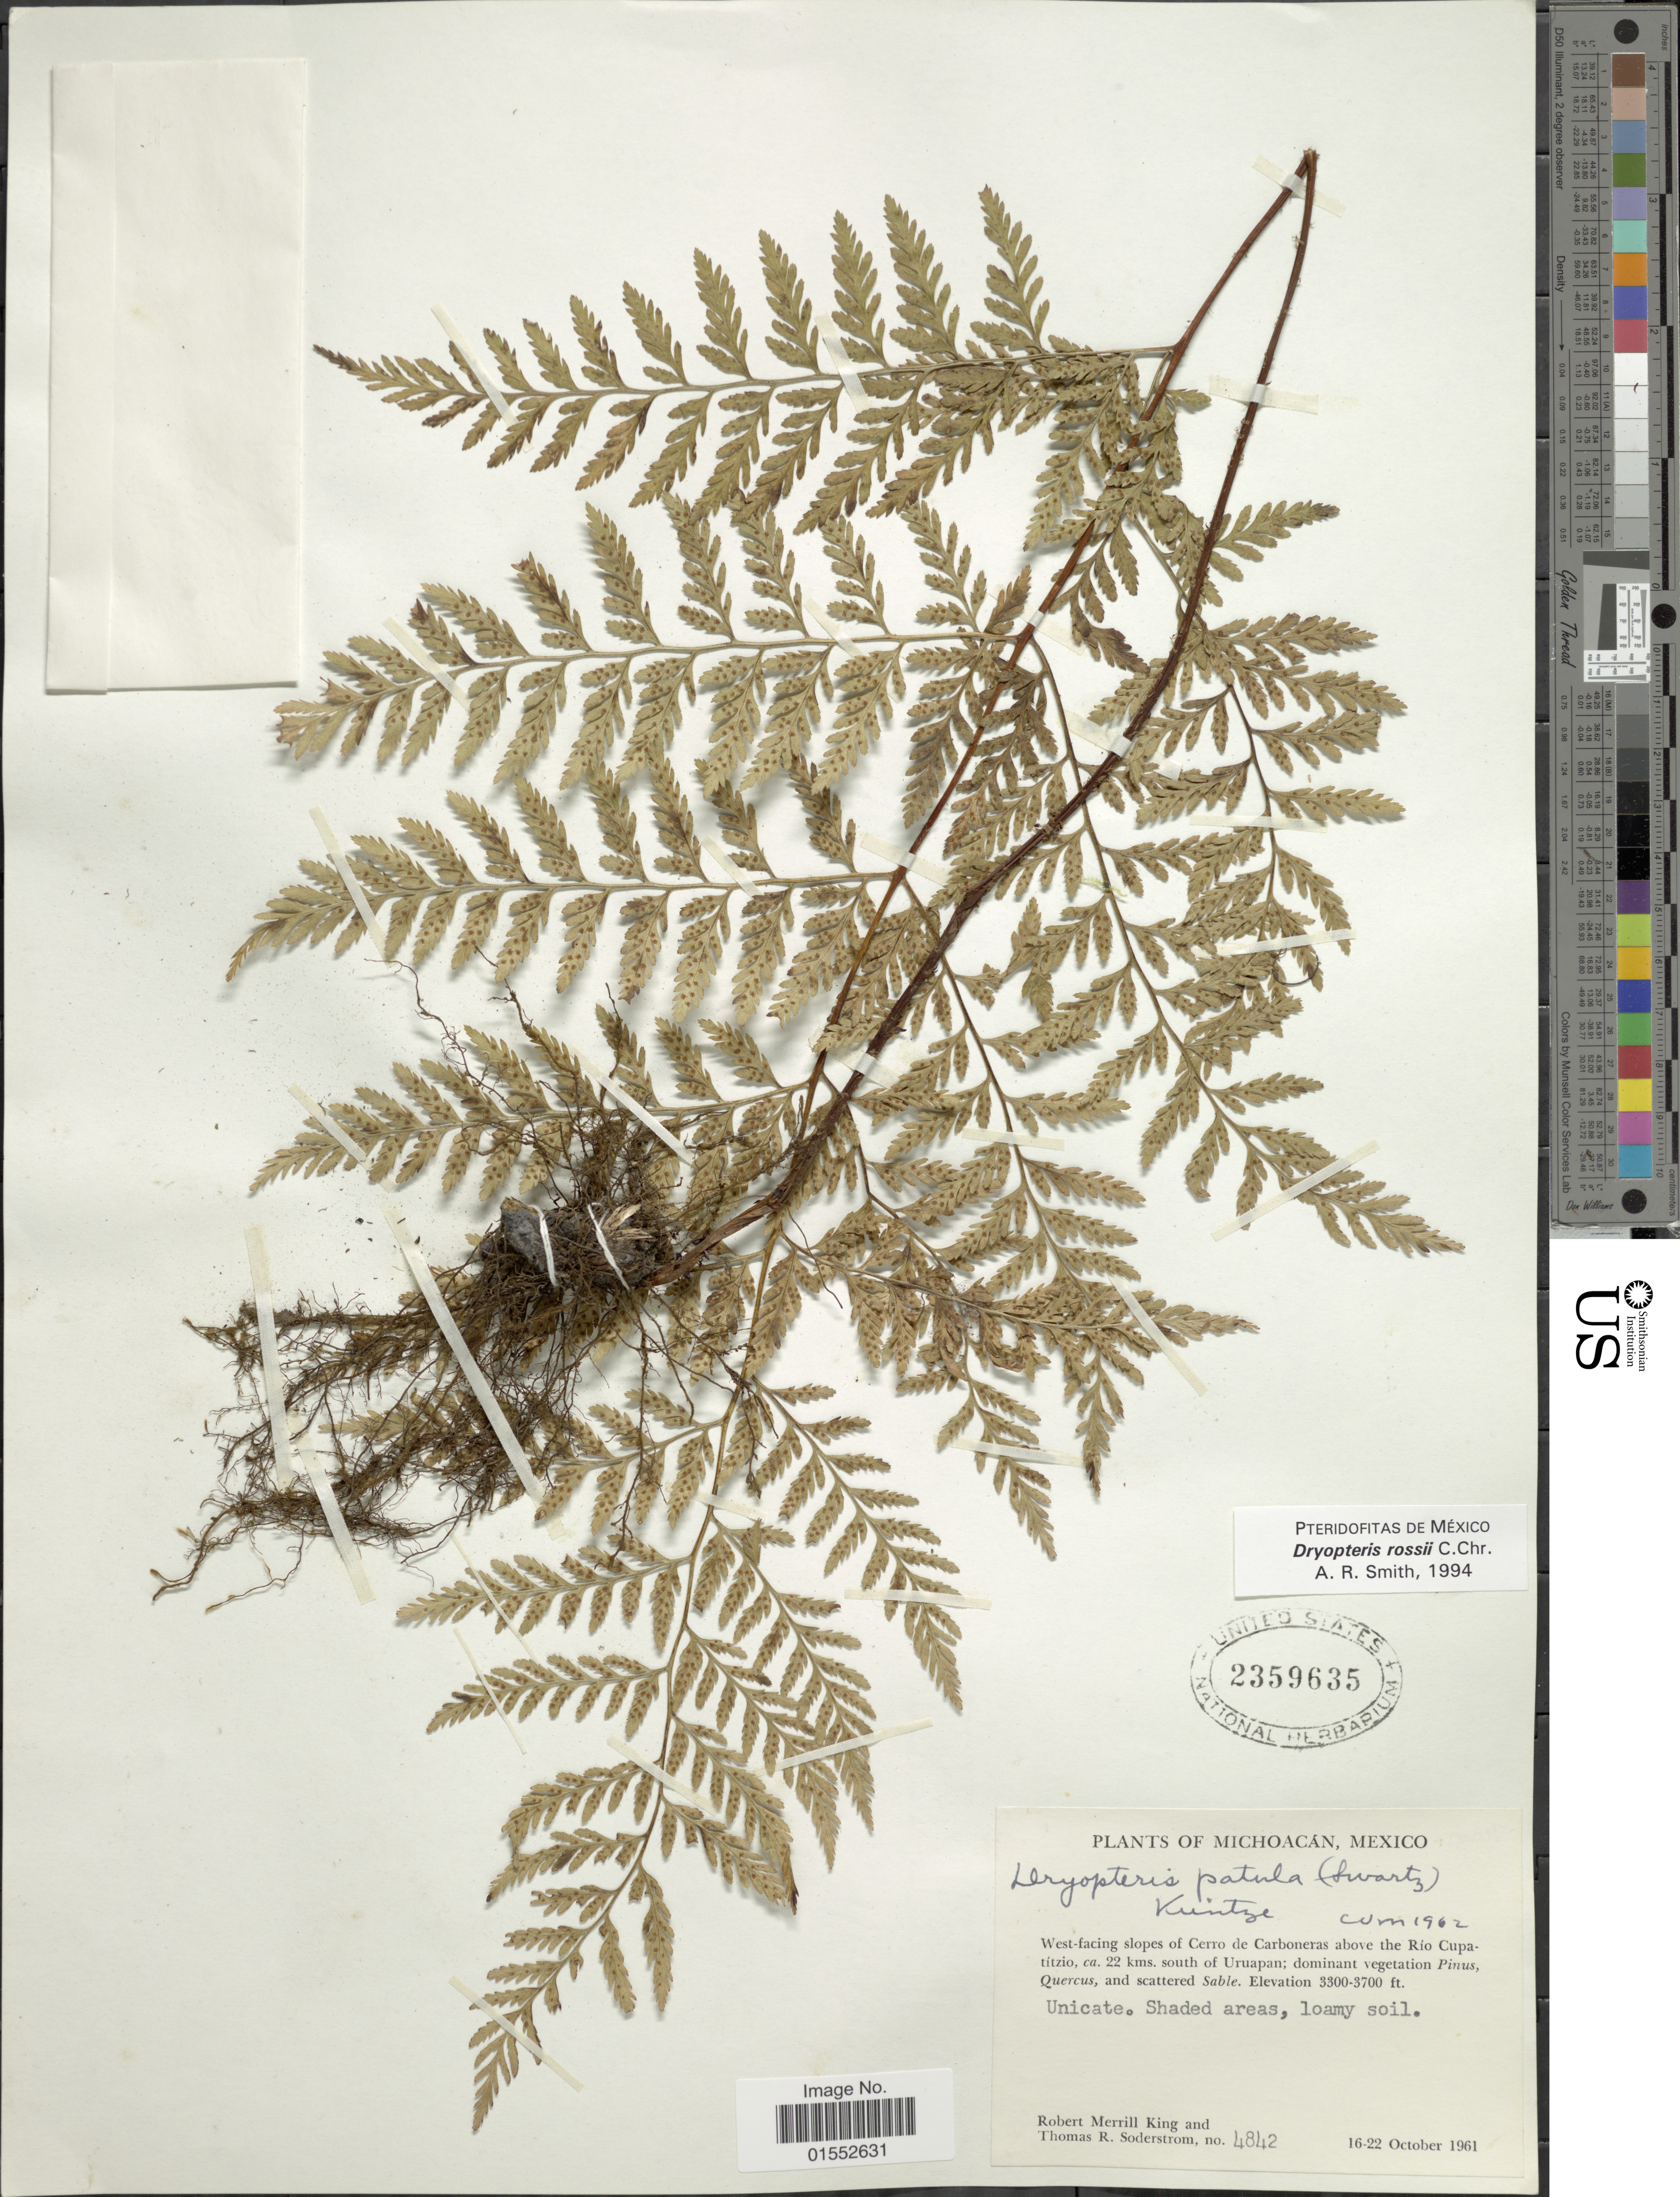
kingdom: Plantae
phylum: Tracheophyta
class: Polypodiopsida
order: Polypodiales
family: Dryopteridaceae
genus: Dryopteris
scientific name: Dryopteris rossii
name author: C. Chr.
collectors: R. M. King & T. R. Soderstrom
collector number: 4842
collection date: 1961-10-16/1961-10-22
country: Mexico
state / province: Michoacán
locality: West-facing slopes of Cerro de Carboneras above the Rio Cupatítzio, ca. 22 kms south of Uruapan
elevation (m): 1006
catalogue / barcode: US 2359635